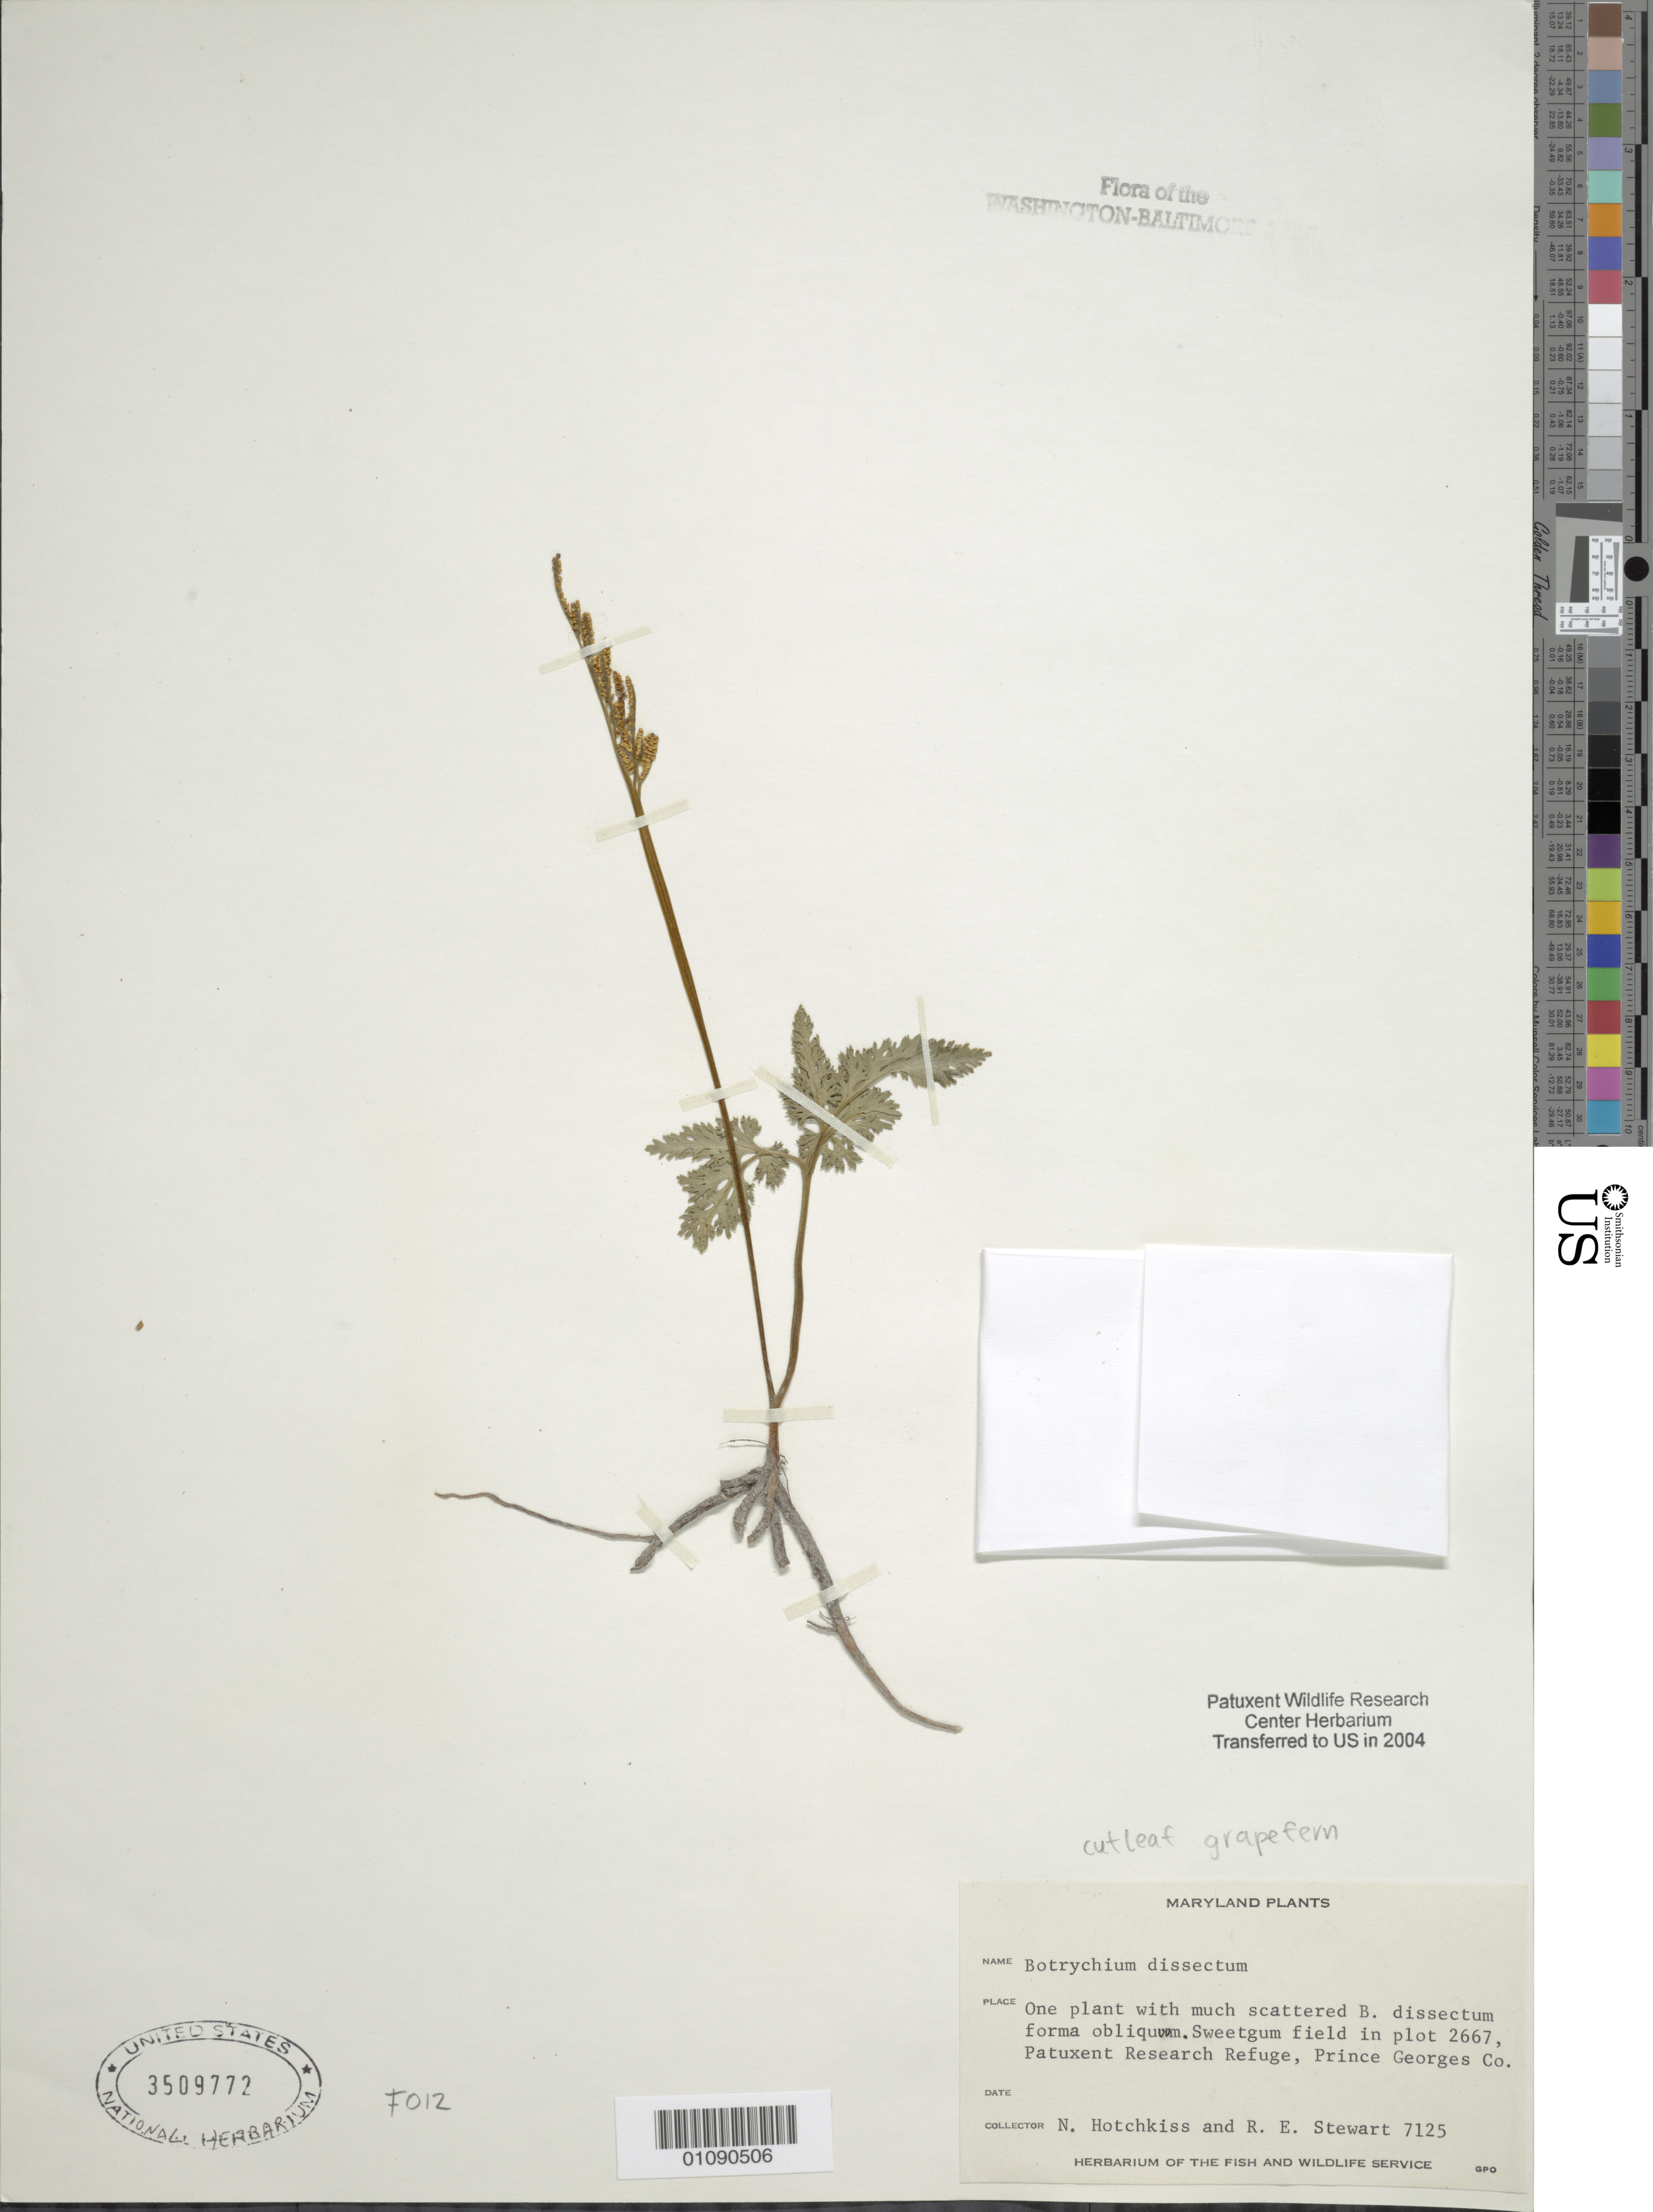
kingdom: Plantae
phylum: Tracheophyta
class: Polypodiopsida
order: Ophioglossales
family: Ophioglossaceae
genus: Botrychium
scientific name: Botrychium dissectum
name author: Spreng.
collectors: N. Hotchkiss & R. Stewart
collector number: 7125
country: United States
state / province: Maryland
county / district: Prince George's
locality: Patuxent Wildlife Refuge in plot 2667.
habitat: Sweetgum field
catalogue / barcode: US 3509772